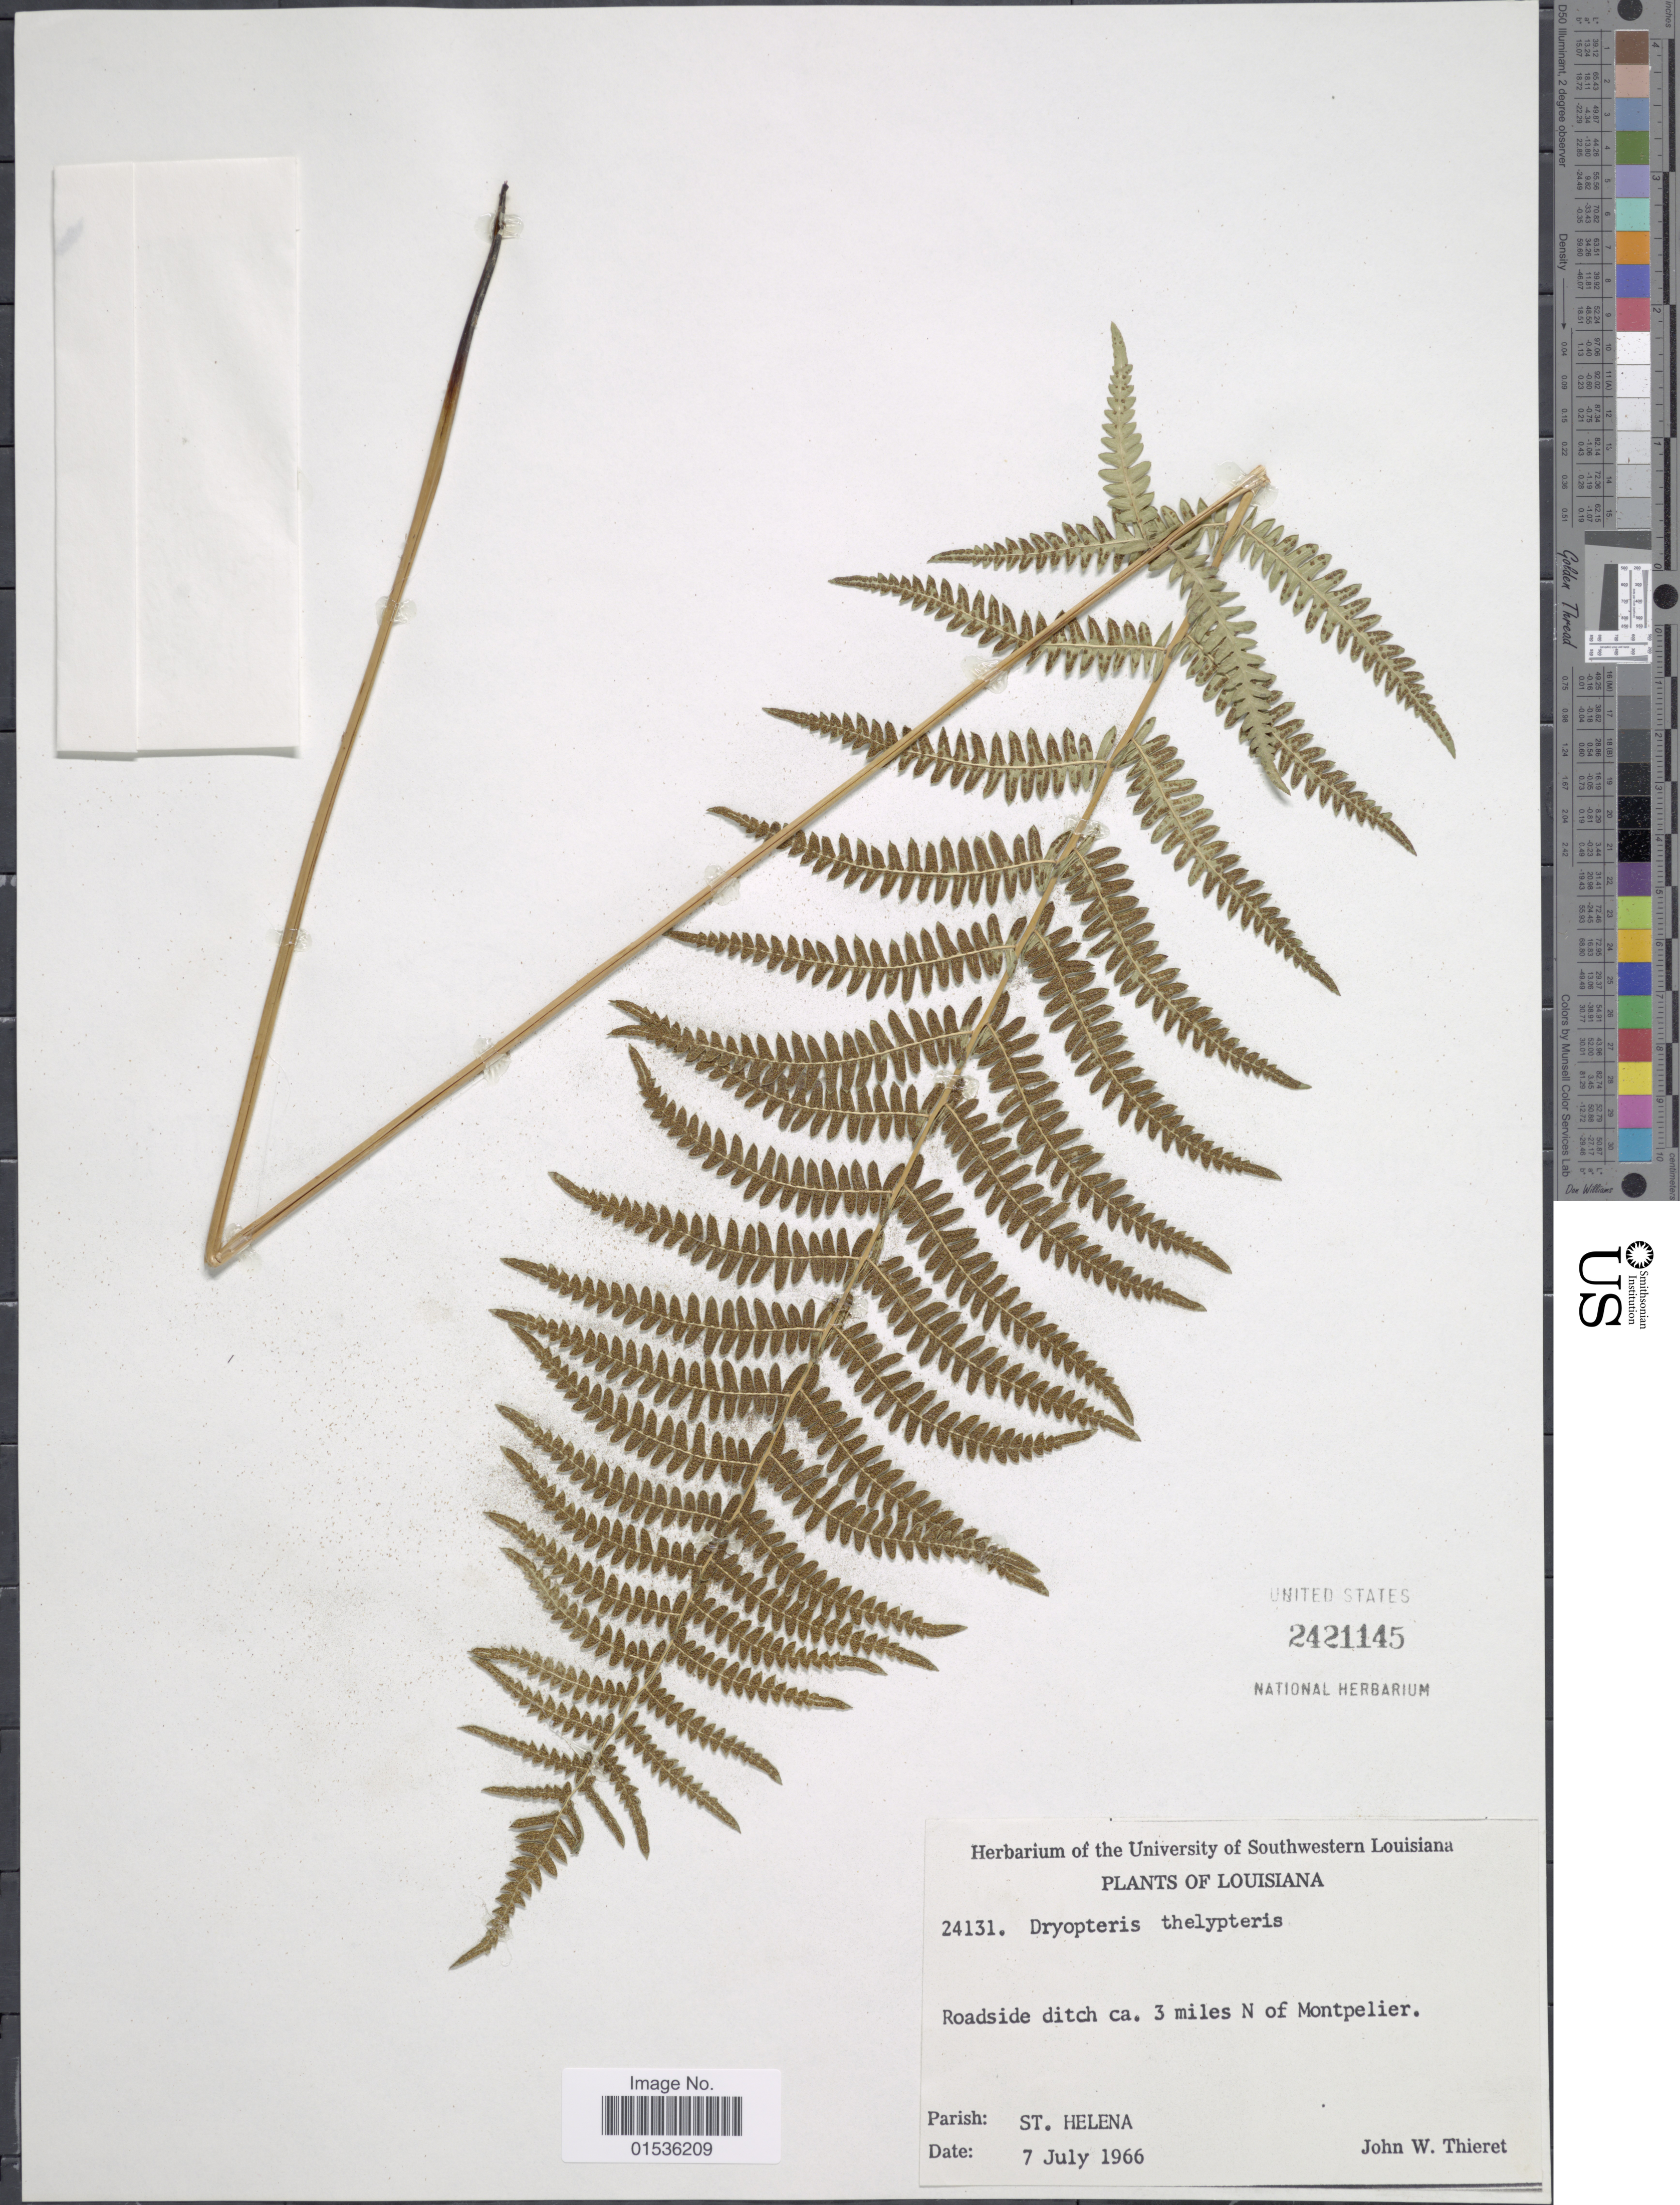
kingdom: Plantae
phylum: Tracheophyta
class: Polypodiopsida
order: Polypodiales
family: Thelypteridaceae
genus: Phegopteris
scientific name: Phegopteris connectilis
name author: (Michx.) Watt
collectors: J. W. Thieret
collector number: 24131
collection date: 1966-07-07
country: United States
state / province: Louisiana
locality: St. Helena, Roadside ditch ca. 3 miles N of Montpellier.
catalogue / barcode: US 2421145